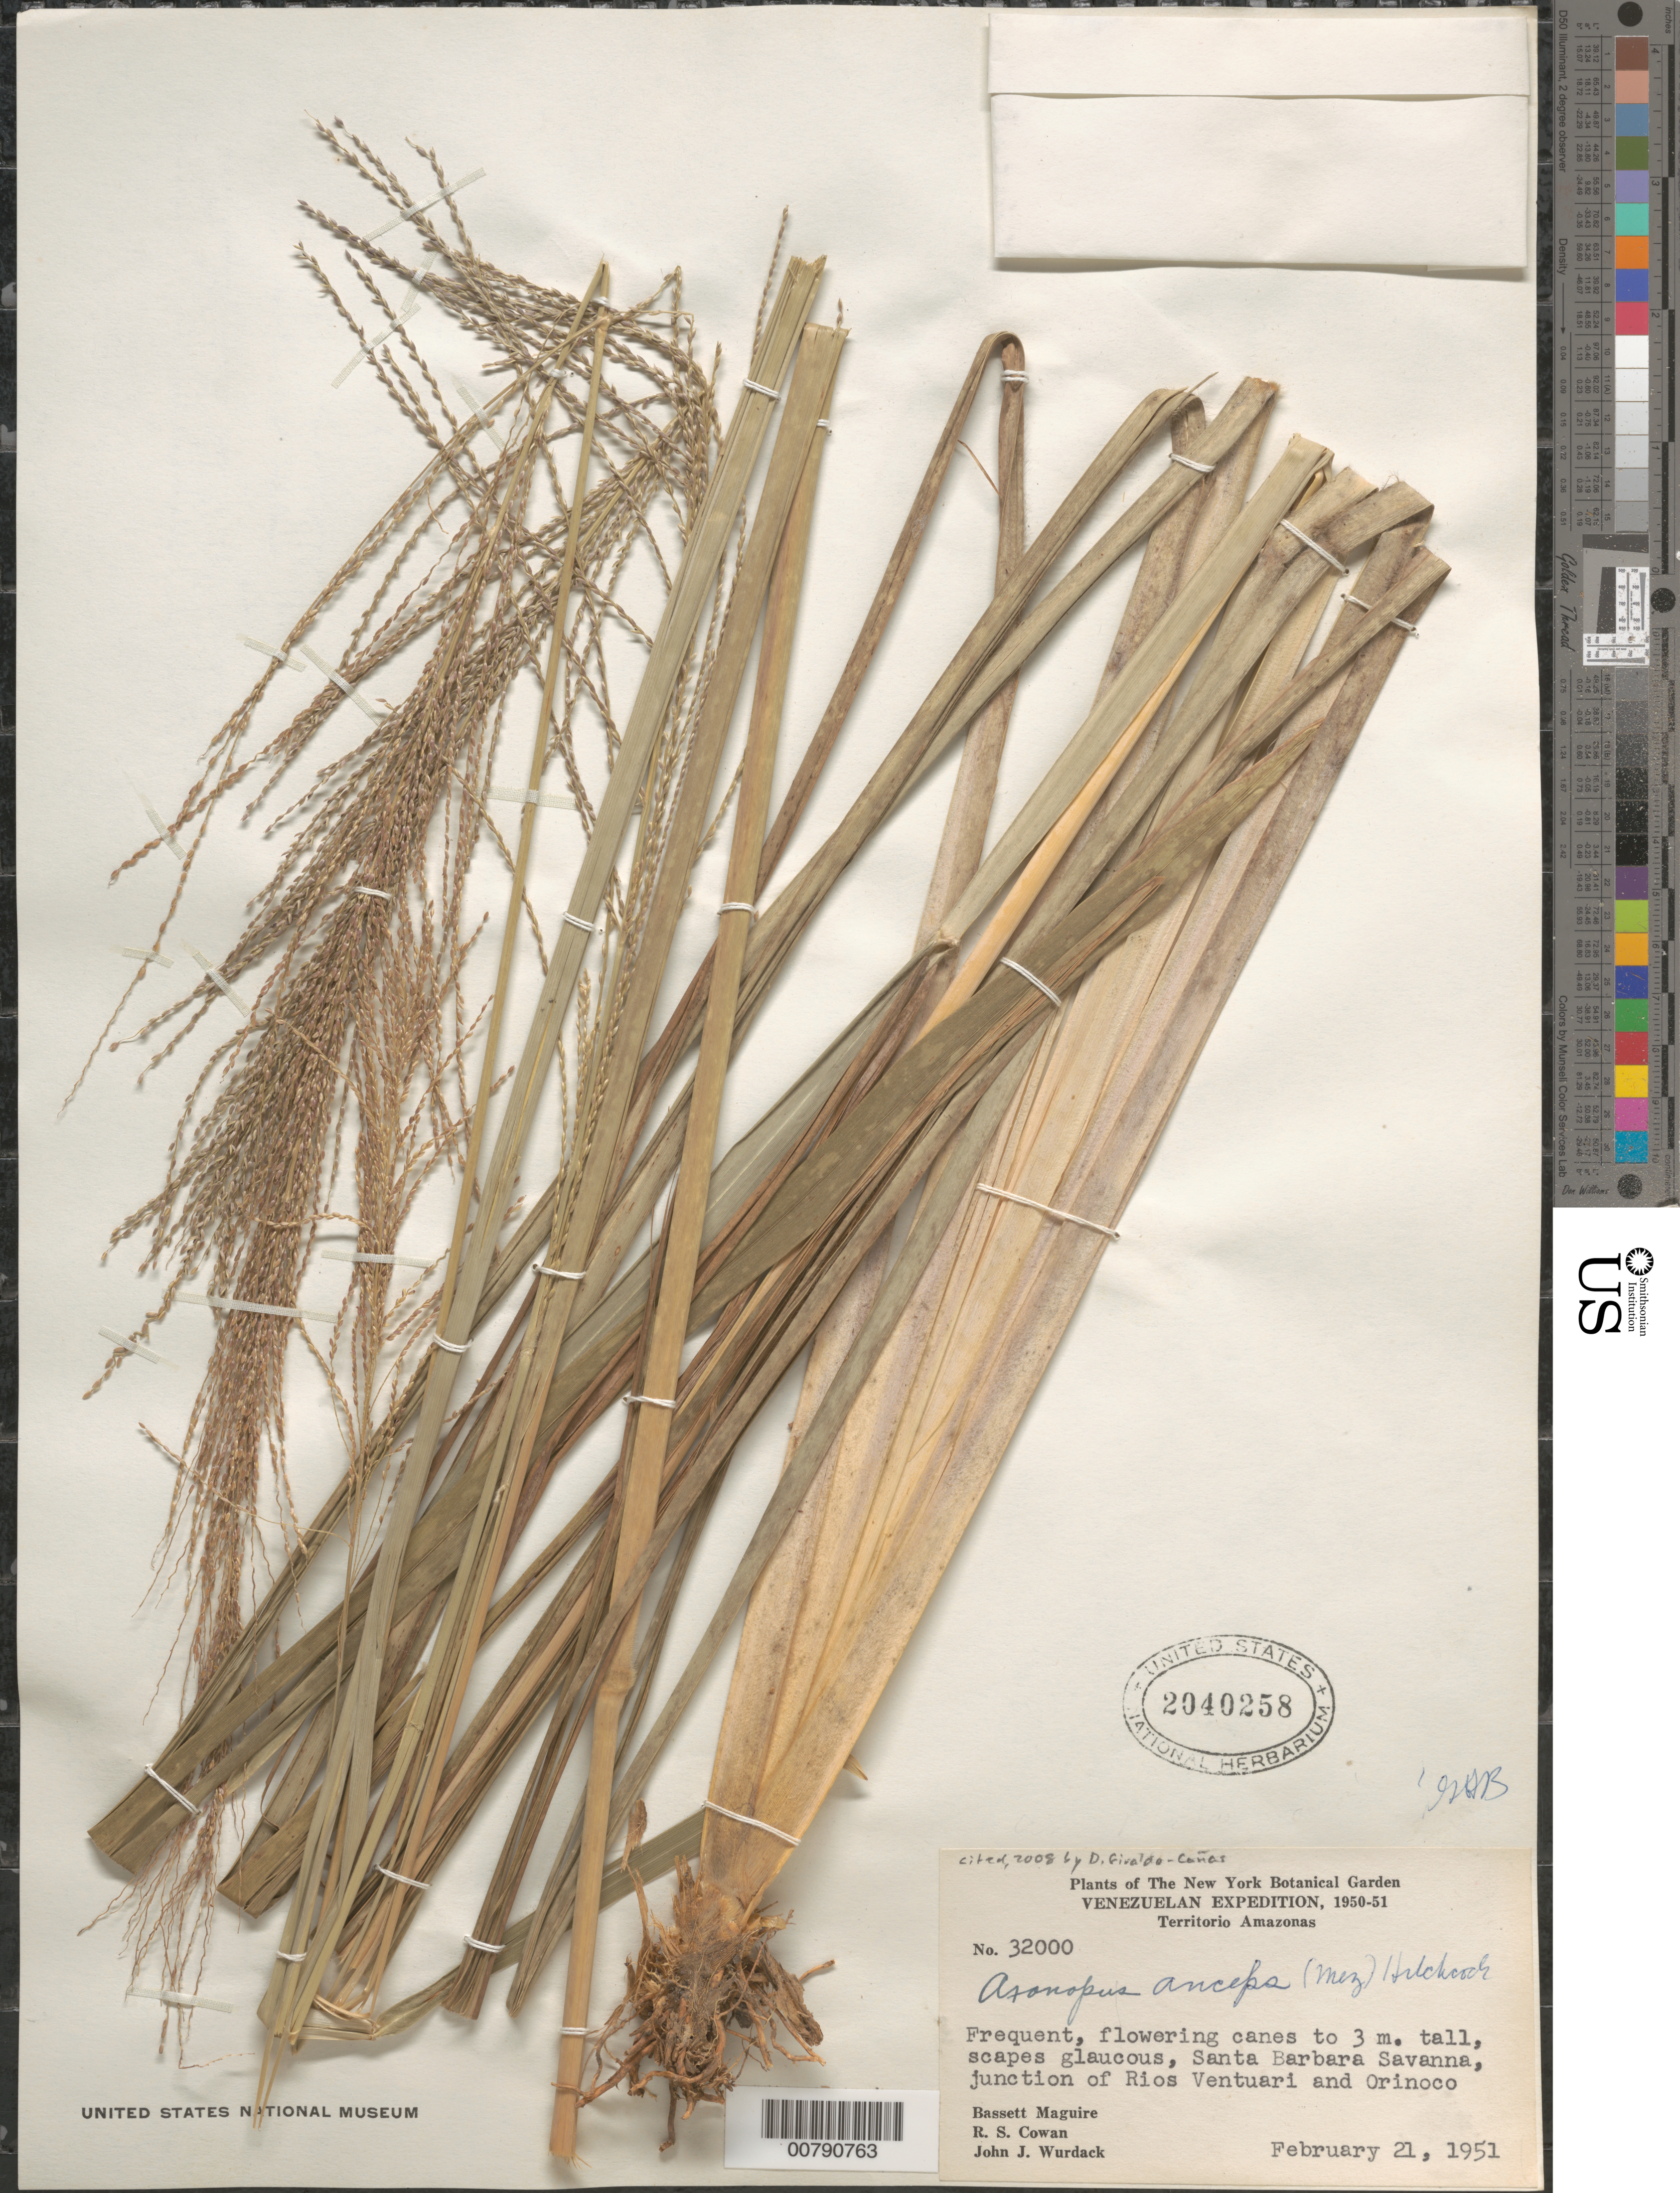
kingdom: Plantae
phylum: Tracheophyta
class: Liliopsida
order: Poales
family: Poaceae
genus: Axonopus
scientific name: Axonopus anceps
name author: (Mez) Hitchc.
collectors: B. Maguire, R. S. Cowan & J. J. Wurdack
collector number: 32000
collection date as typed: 21-Feb-51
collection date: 1951-02-21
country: Venezuela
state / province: Amazonas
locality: Santa Barbara Savanna, junction of Ríos Ventuari & Orinoco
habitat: Savanna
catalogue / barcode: US 2040258